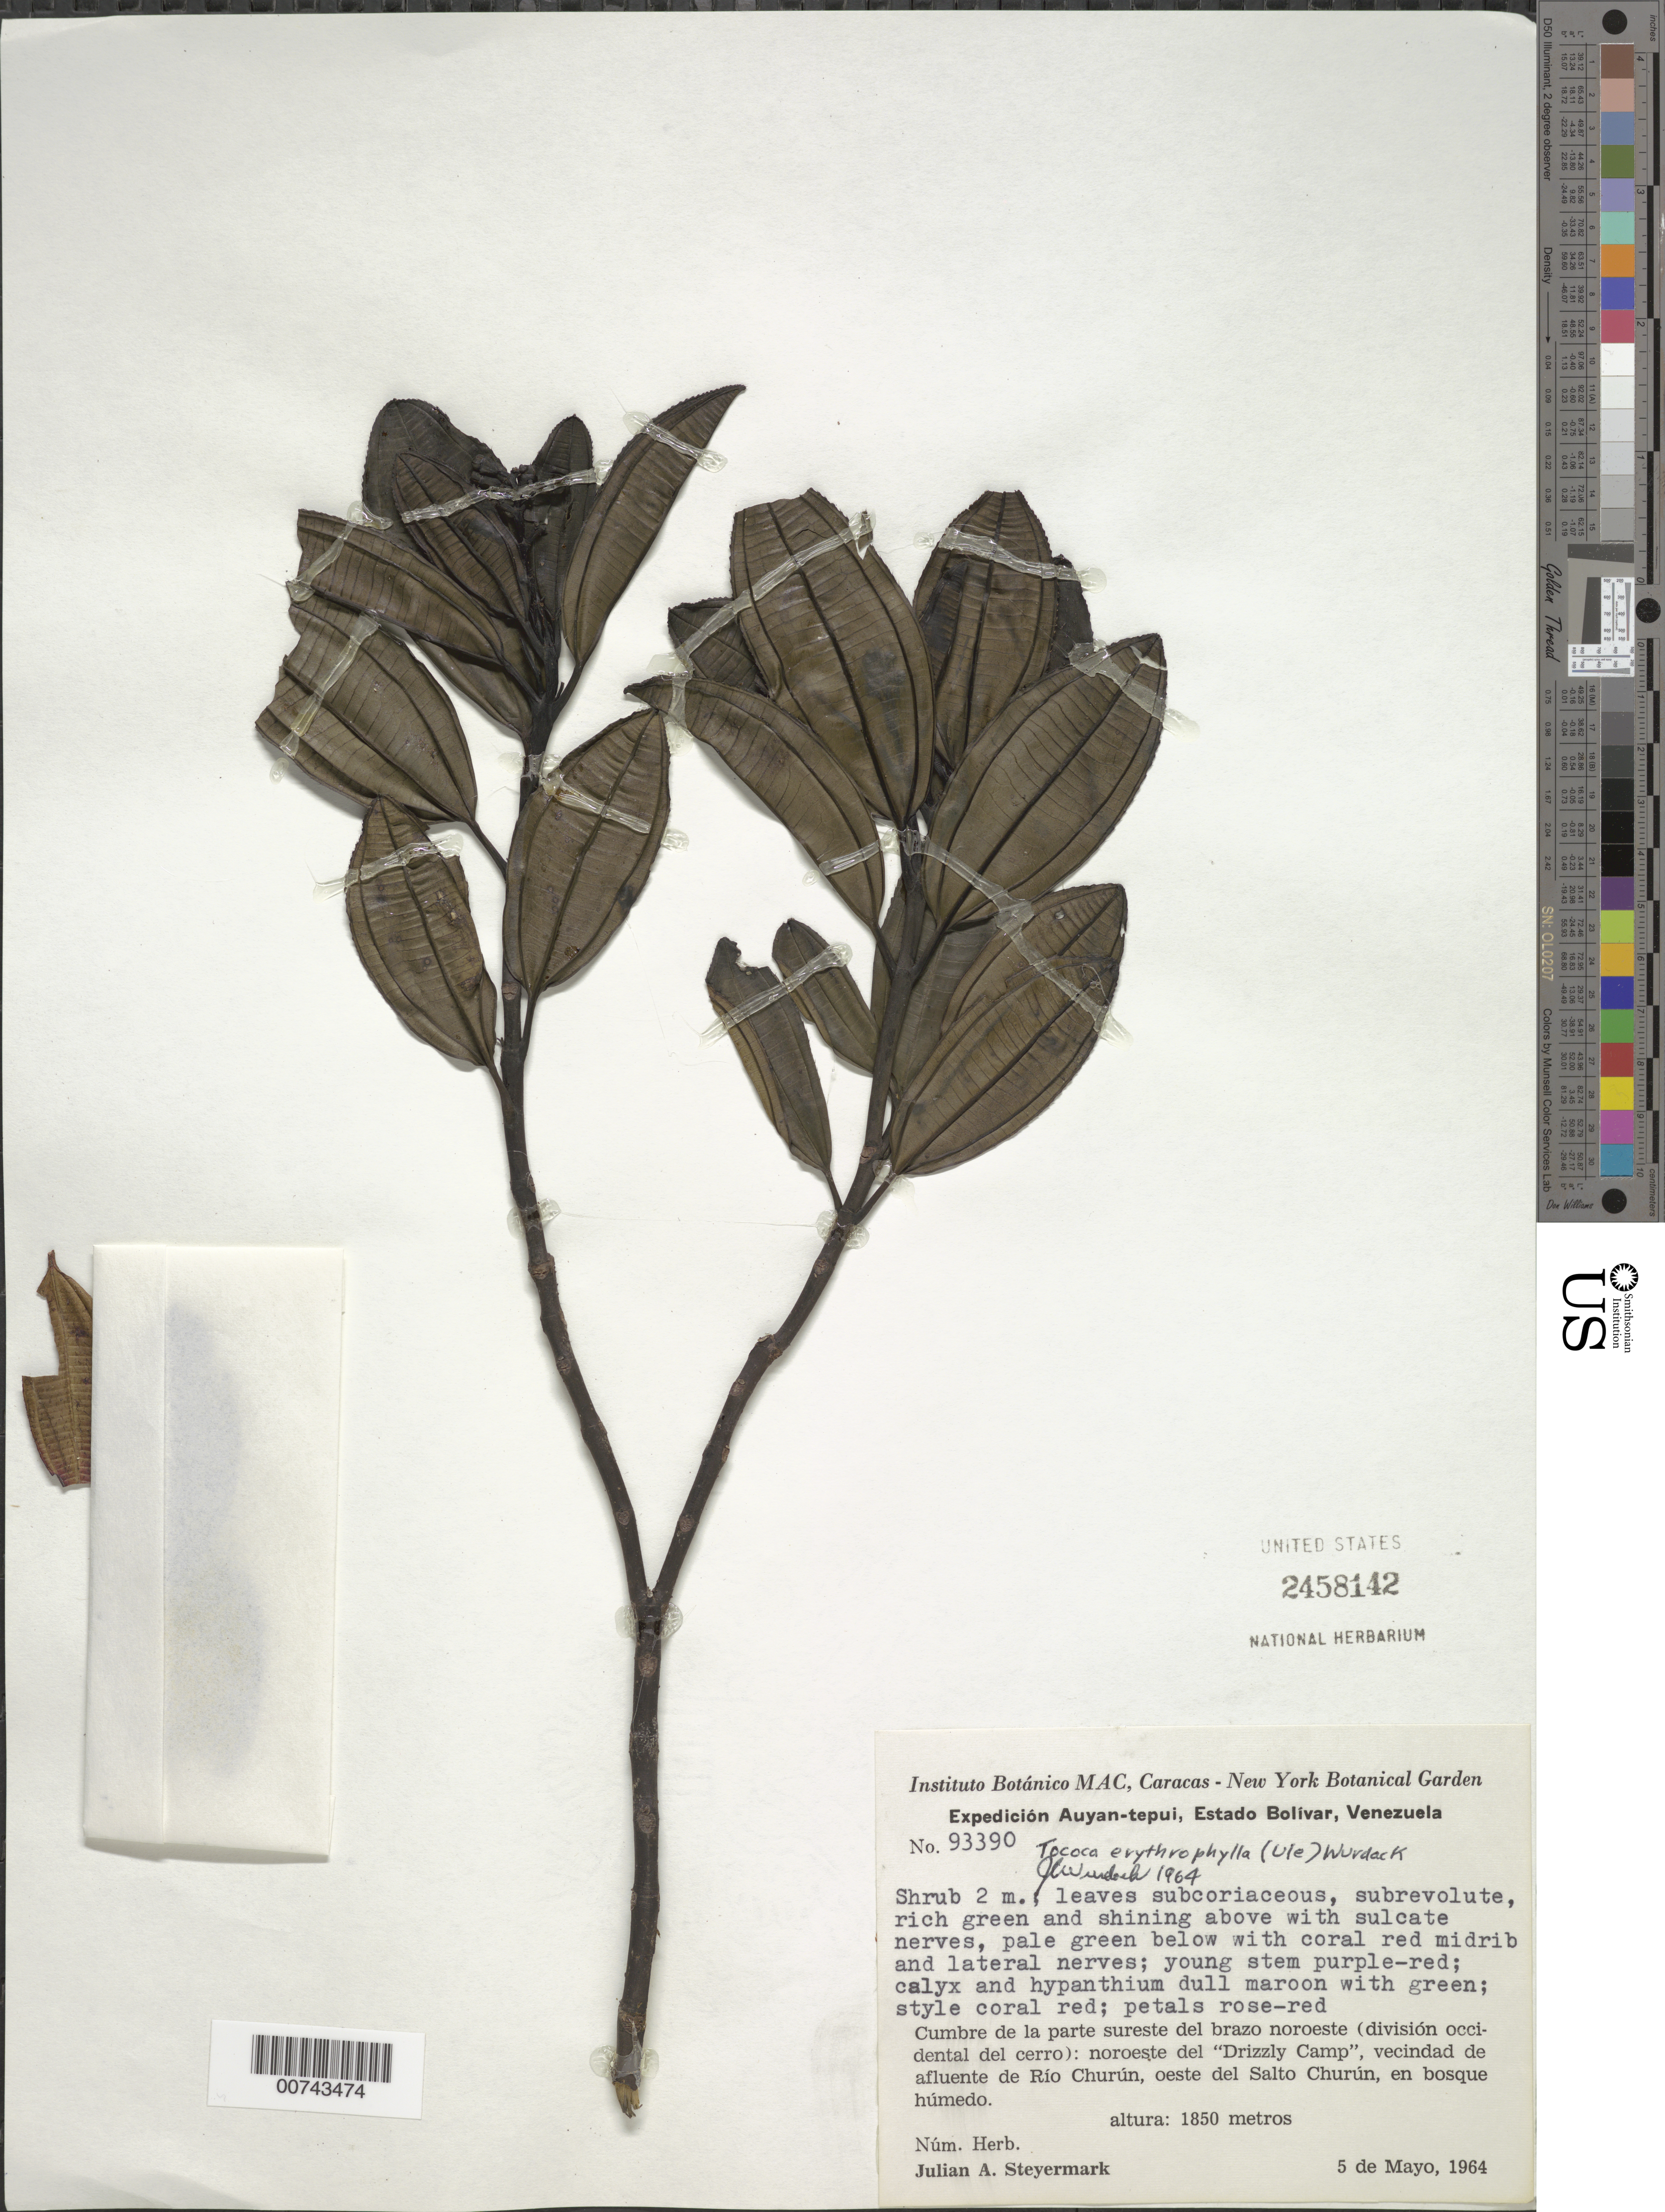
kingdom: Plantae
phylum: Tracheophyta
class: Magnoliopsida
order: Myrtales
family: Melastomataceae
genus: Tococa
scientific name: Tococa erythrophylla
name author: (Ule) Wurdack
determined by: Wurdack, John J., (US), US (UNITED STATES)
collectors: J. Steyermark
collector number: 93390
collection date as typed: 5-May-64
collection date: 1964-05-05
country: Venezuela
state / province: Bolívar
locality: Auyan-tepuí, cumbre de la parte sureste del brazo noroeste (division occidental del cerro): noroeste del "Drizzly Camp," vecindad de afluente de Río Churún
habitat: Bosque humedo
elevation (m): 1850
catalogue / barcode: US 2458142